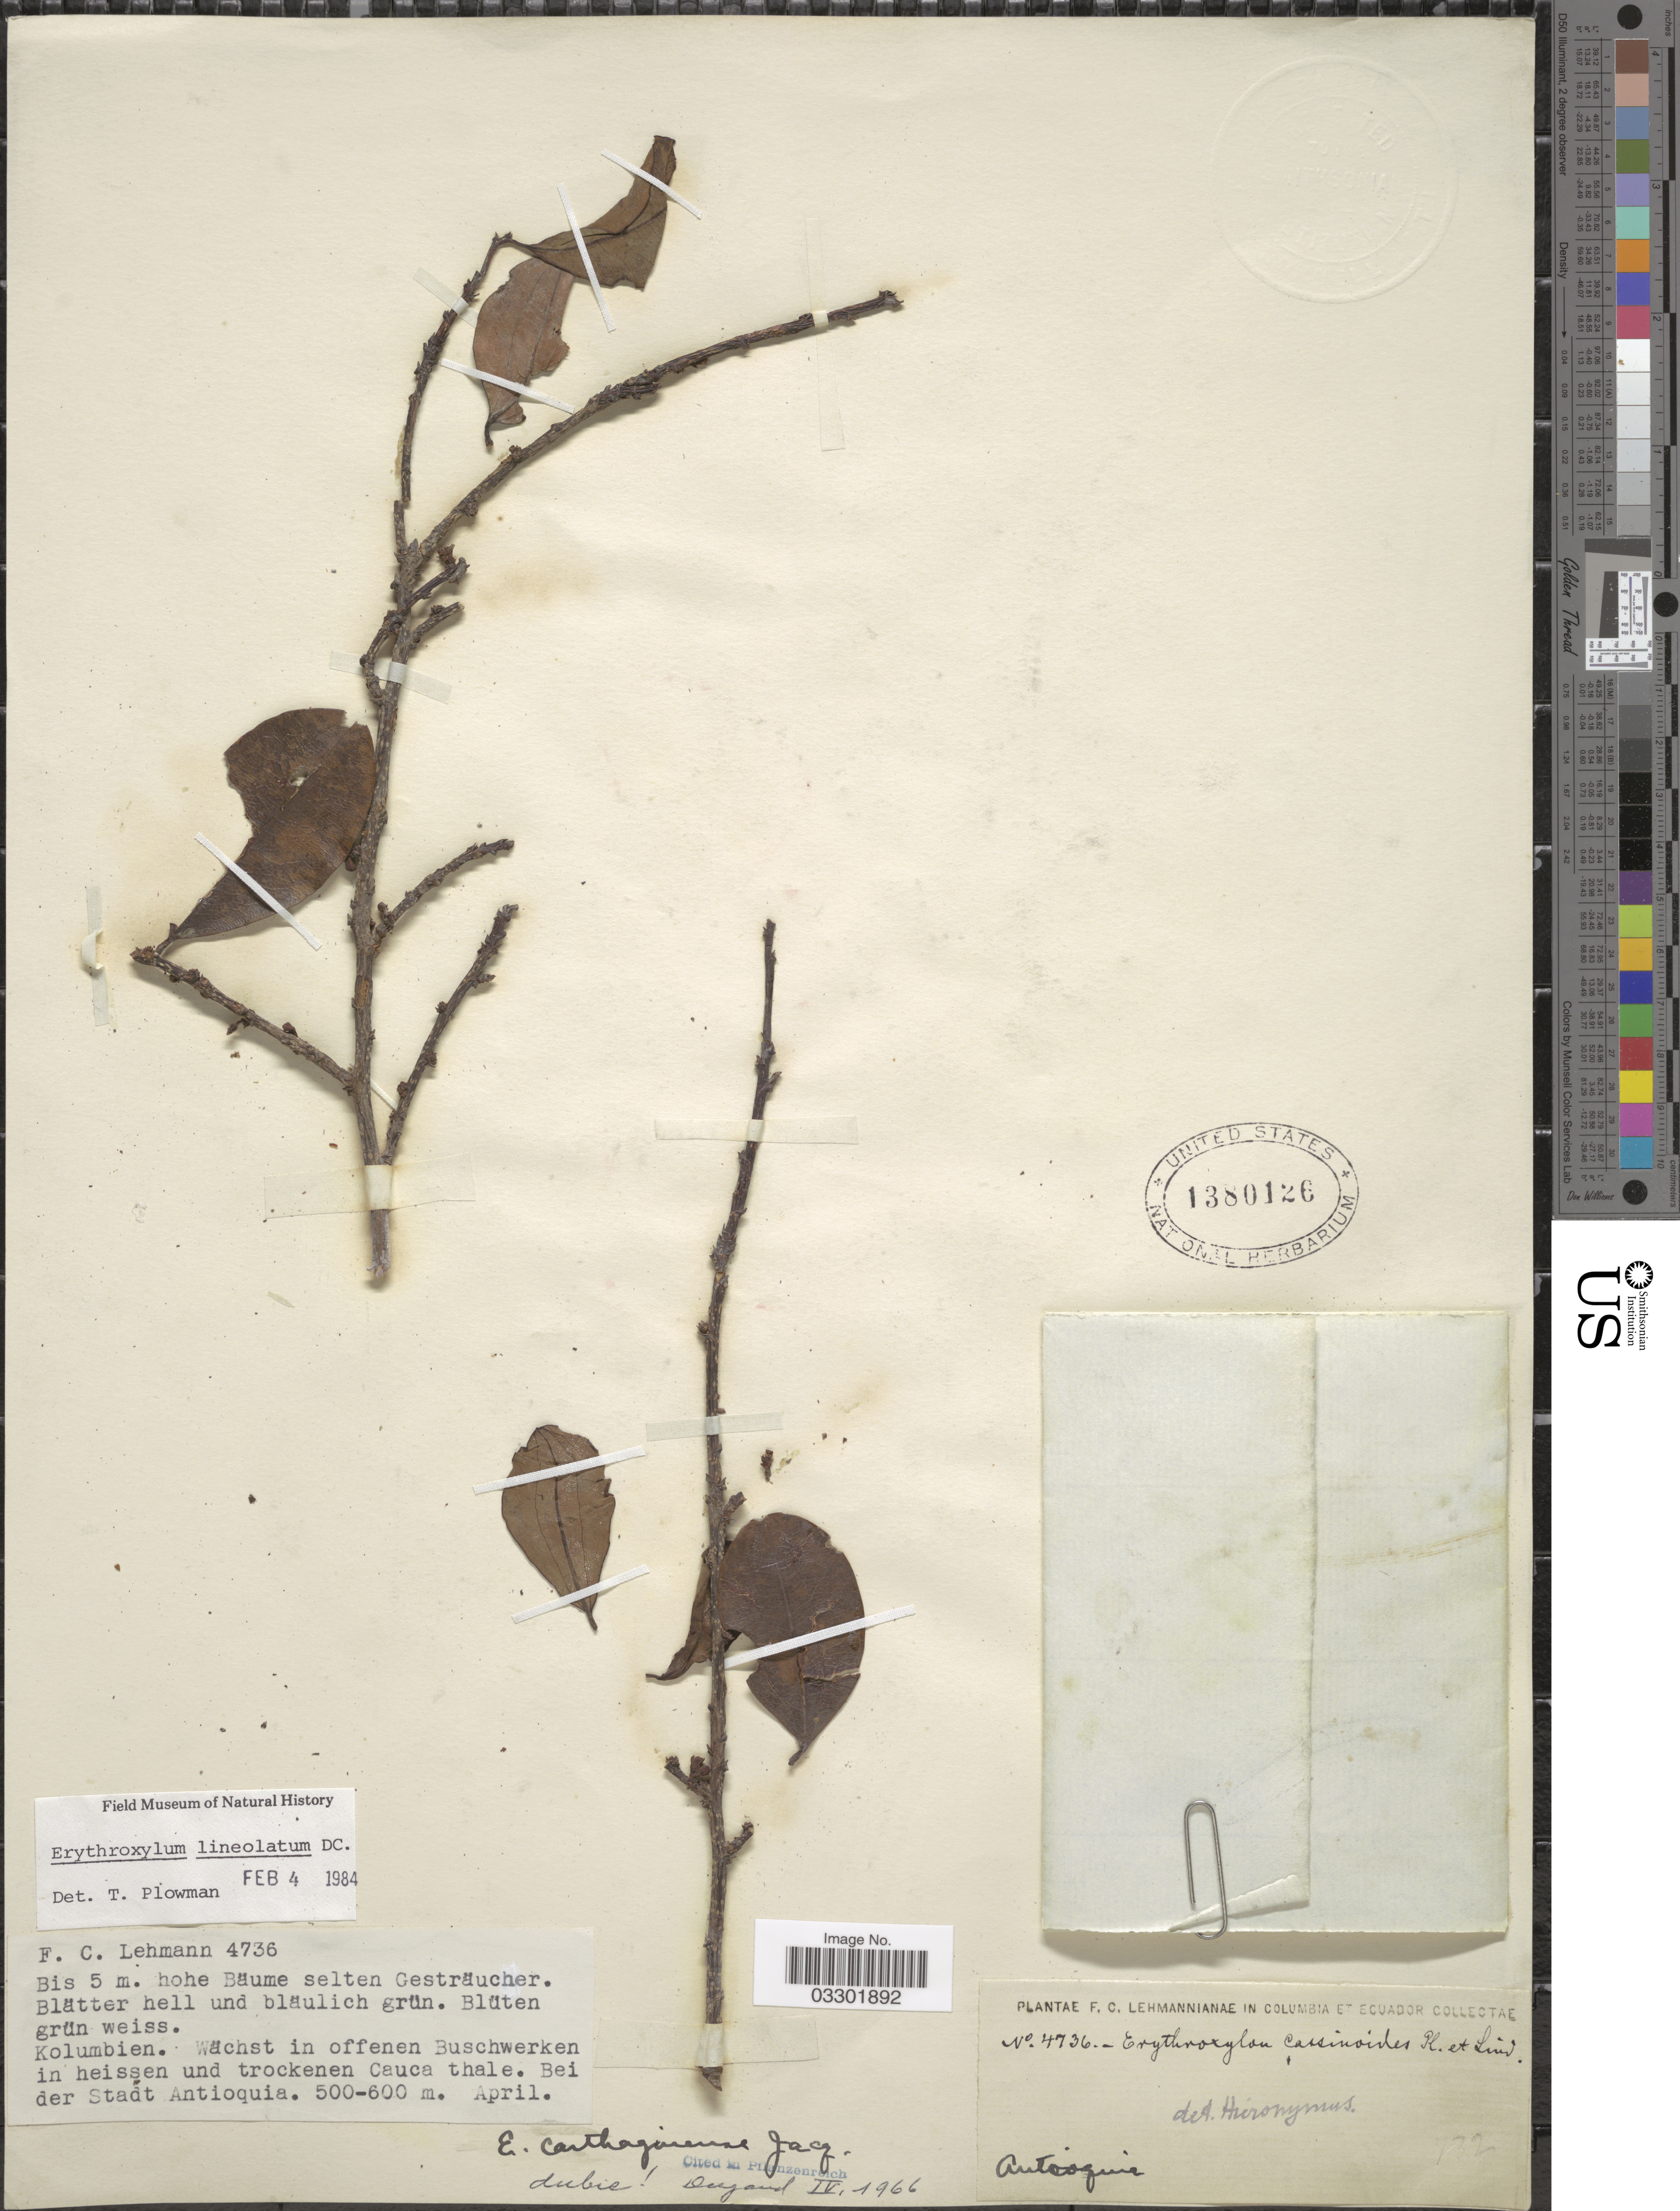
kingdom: Plantae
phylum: Tracheophyta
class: Magnoliopsida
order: Malpighiales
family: Erythroxylaceae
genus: Erythroxylum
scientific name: Erythroxylum lineolatum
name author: DC.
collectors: F. C. Lehmann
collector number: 4736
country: Colombia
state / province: Antioquia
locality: Kolumbien. Wächst in offenen Buschwerken in heissen und trockenen Cauca thale. Bei der Stadt Antioquia.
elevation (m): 500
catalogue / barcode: US 1380126